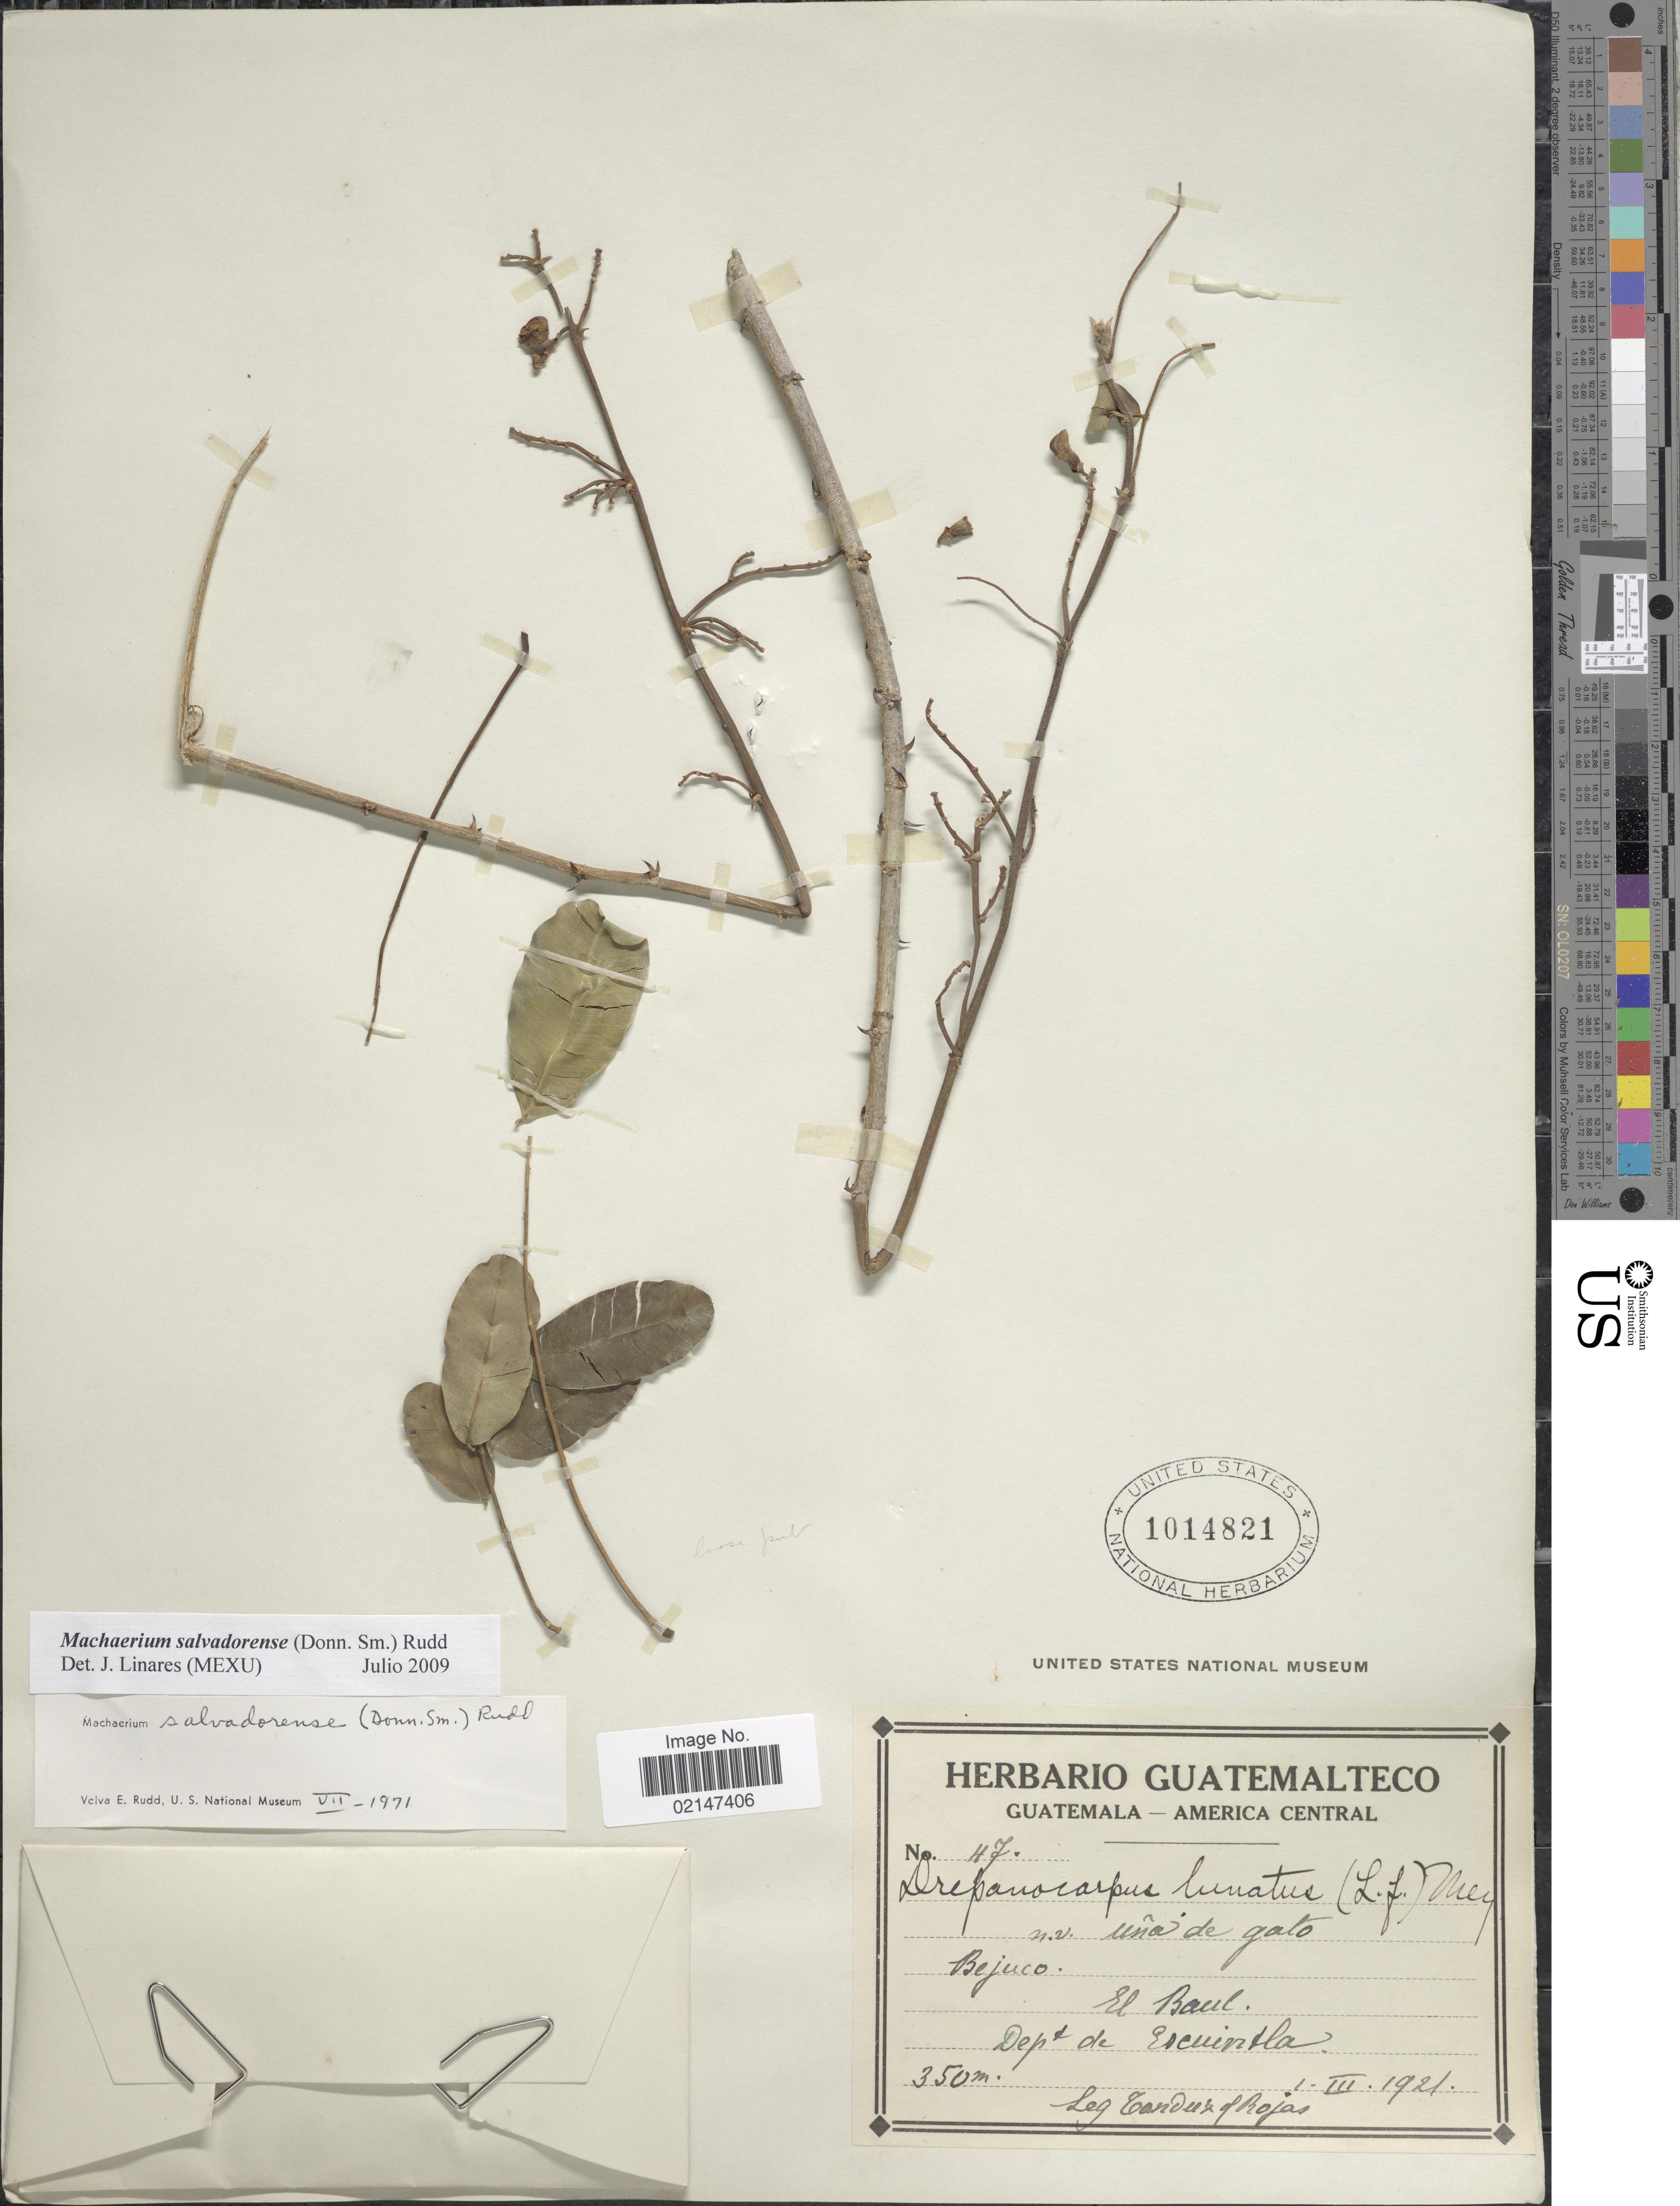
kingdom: Plantae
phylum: Tracheophyta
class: Magnoliopsida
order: Fabales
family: Fabaceae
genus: Machaerium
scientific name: Machaerium salvadorense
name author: (Donn. Sm.) Rudd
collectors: Tonduz & Rojas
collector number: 47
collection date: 1921-03-01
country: Guatemala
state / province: Escuintla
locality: Bejuco, El Baul, Dept. de Escuintla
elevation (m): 350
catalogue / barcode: US 1014821